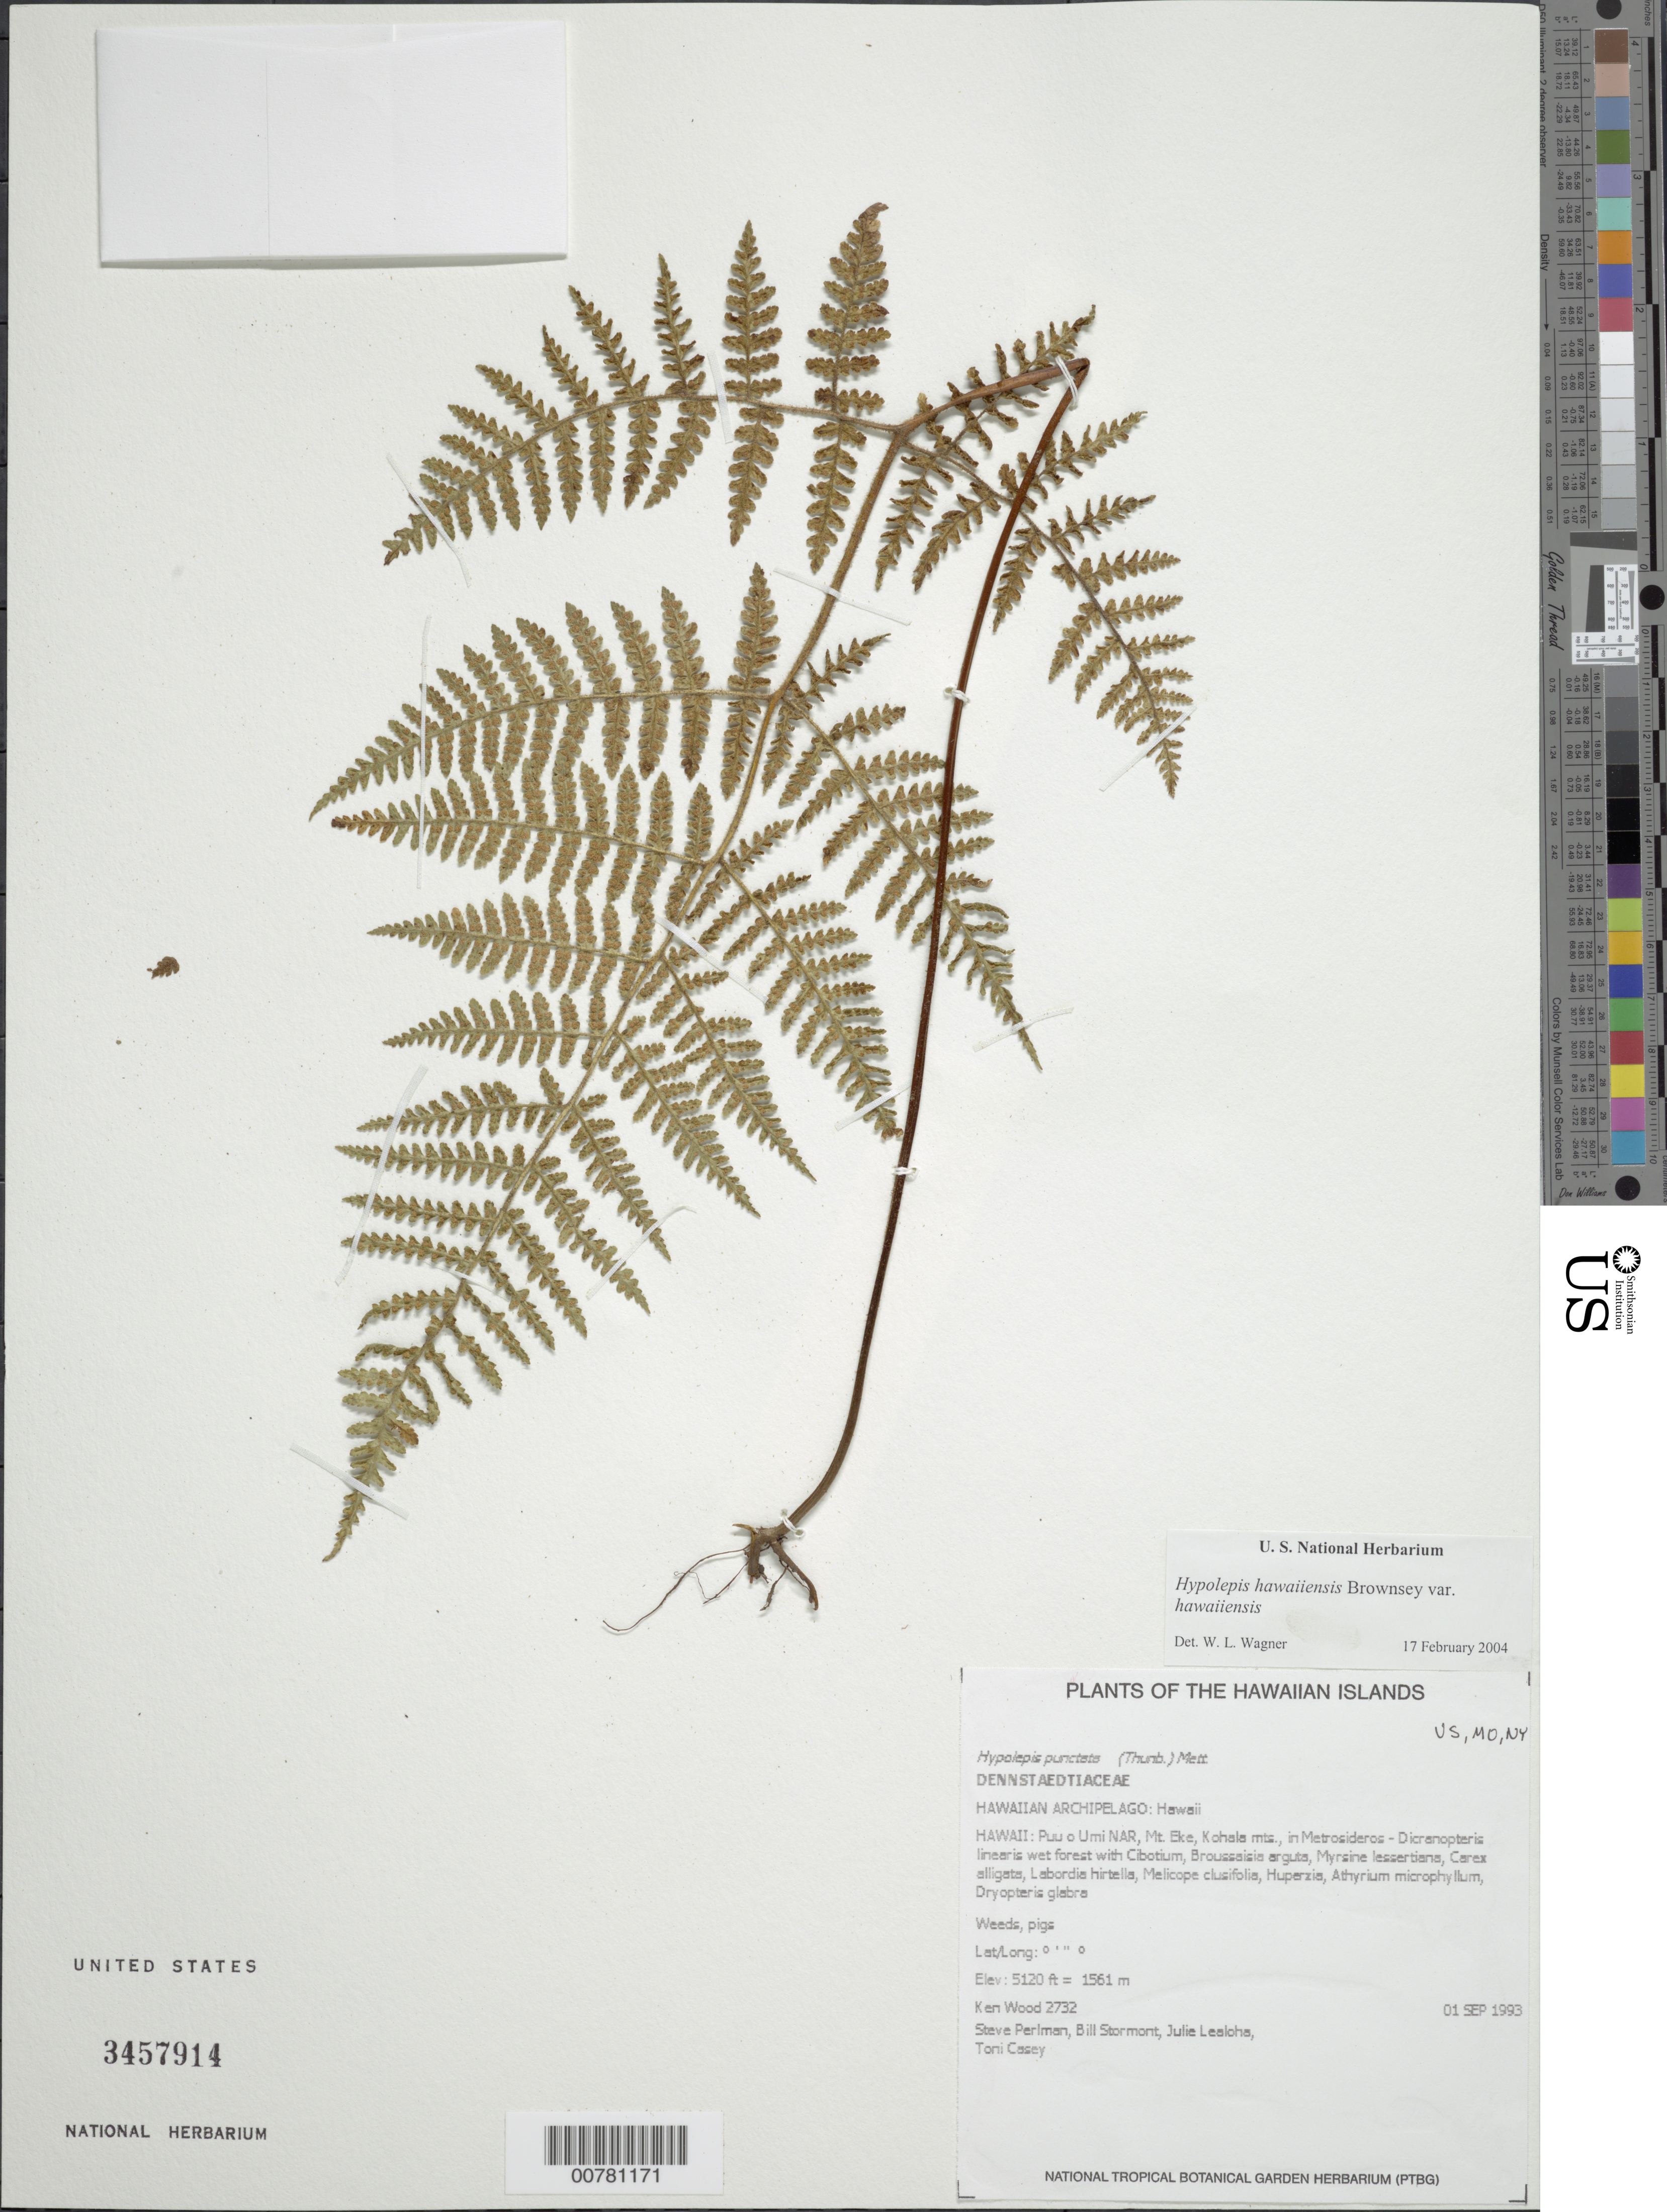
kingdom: Plantae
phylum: Tracheophyta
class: Polypodiopsida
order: Polypodiales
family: Dennstaedtiaceae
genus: Hypolepis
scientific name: Hypolepis punctata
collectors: K. R. Wood, S. P. Perlman, B. Stormont, J. Lealoha & T. Casey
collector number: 2732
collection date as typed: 1 Sep 1993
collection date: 1993-09-01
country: United States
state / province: Hawaii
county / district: Hawaii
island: Hawaii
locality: Puu o Umi NAR, Mount Eke, Kohala mountains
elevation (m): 1561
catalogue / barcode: US 3457914